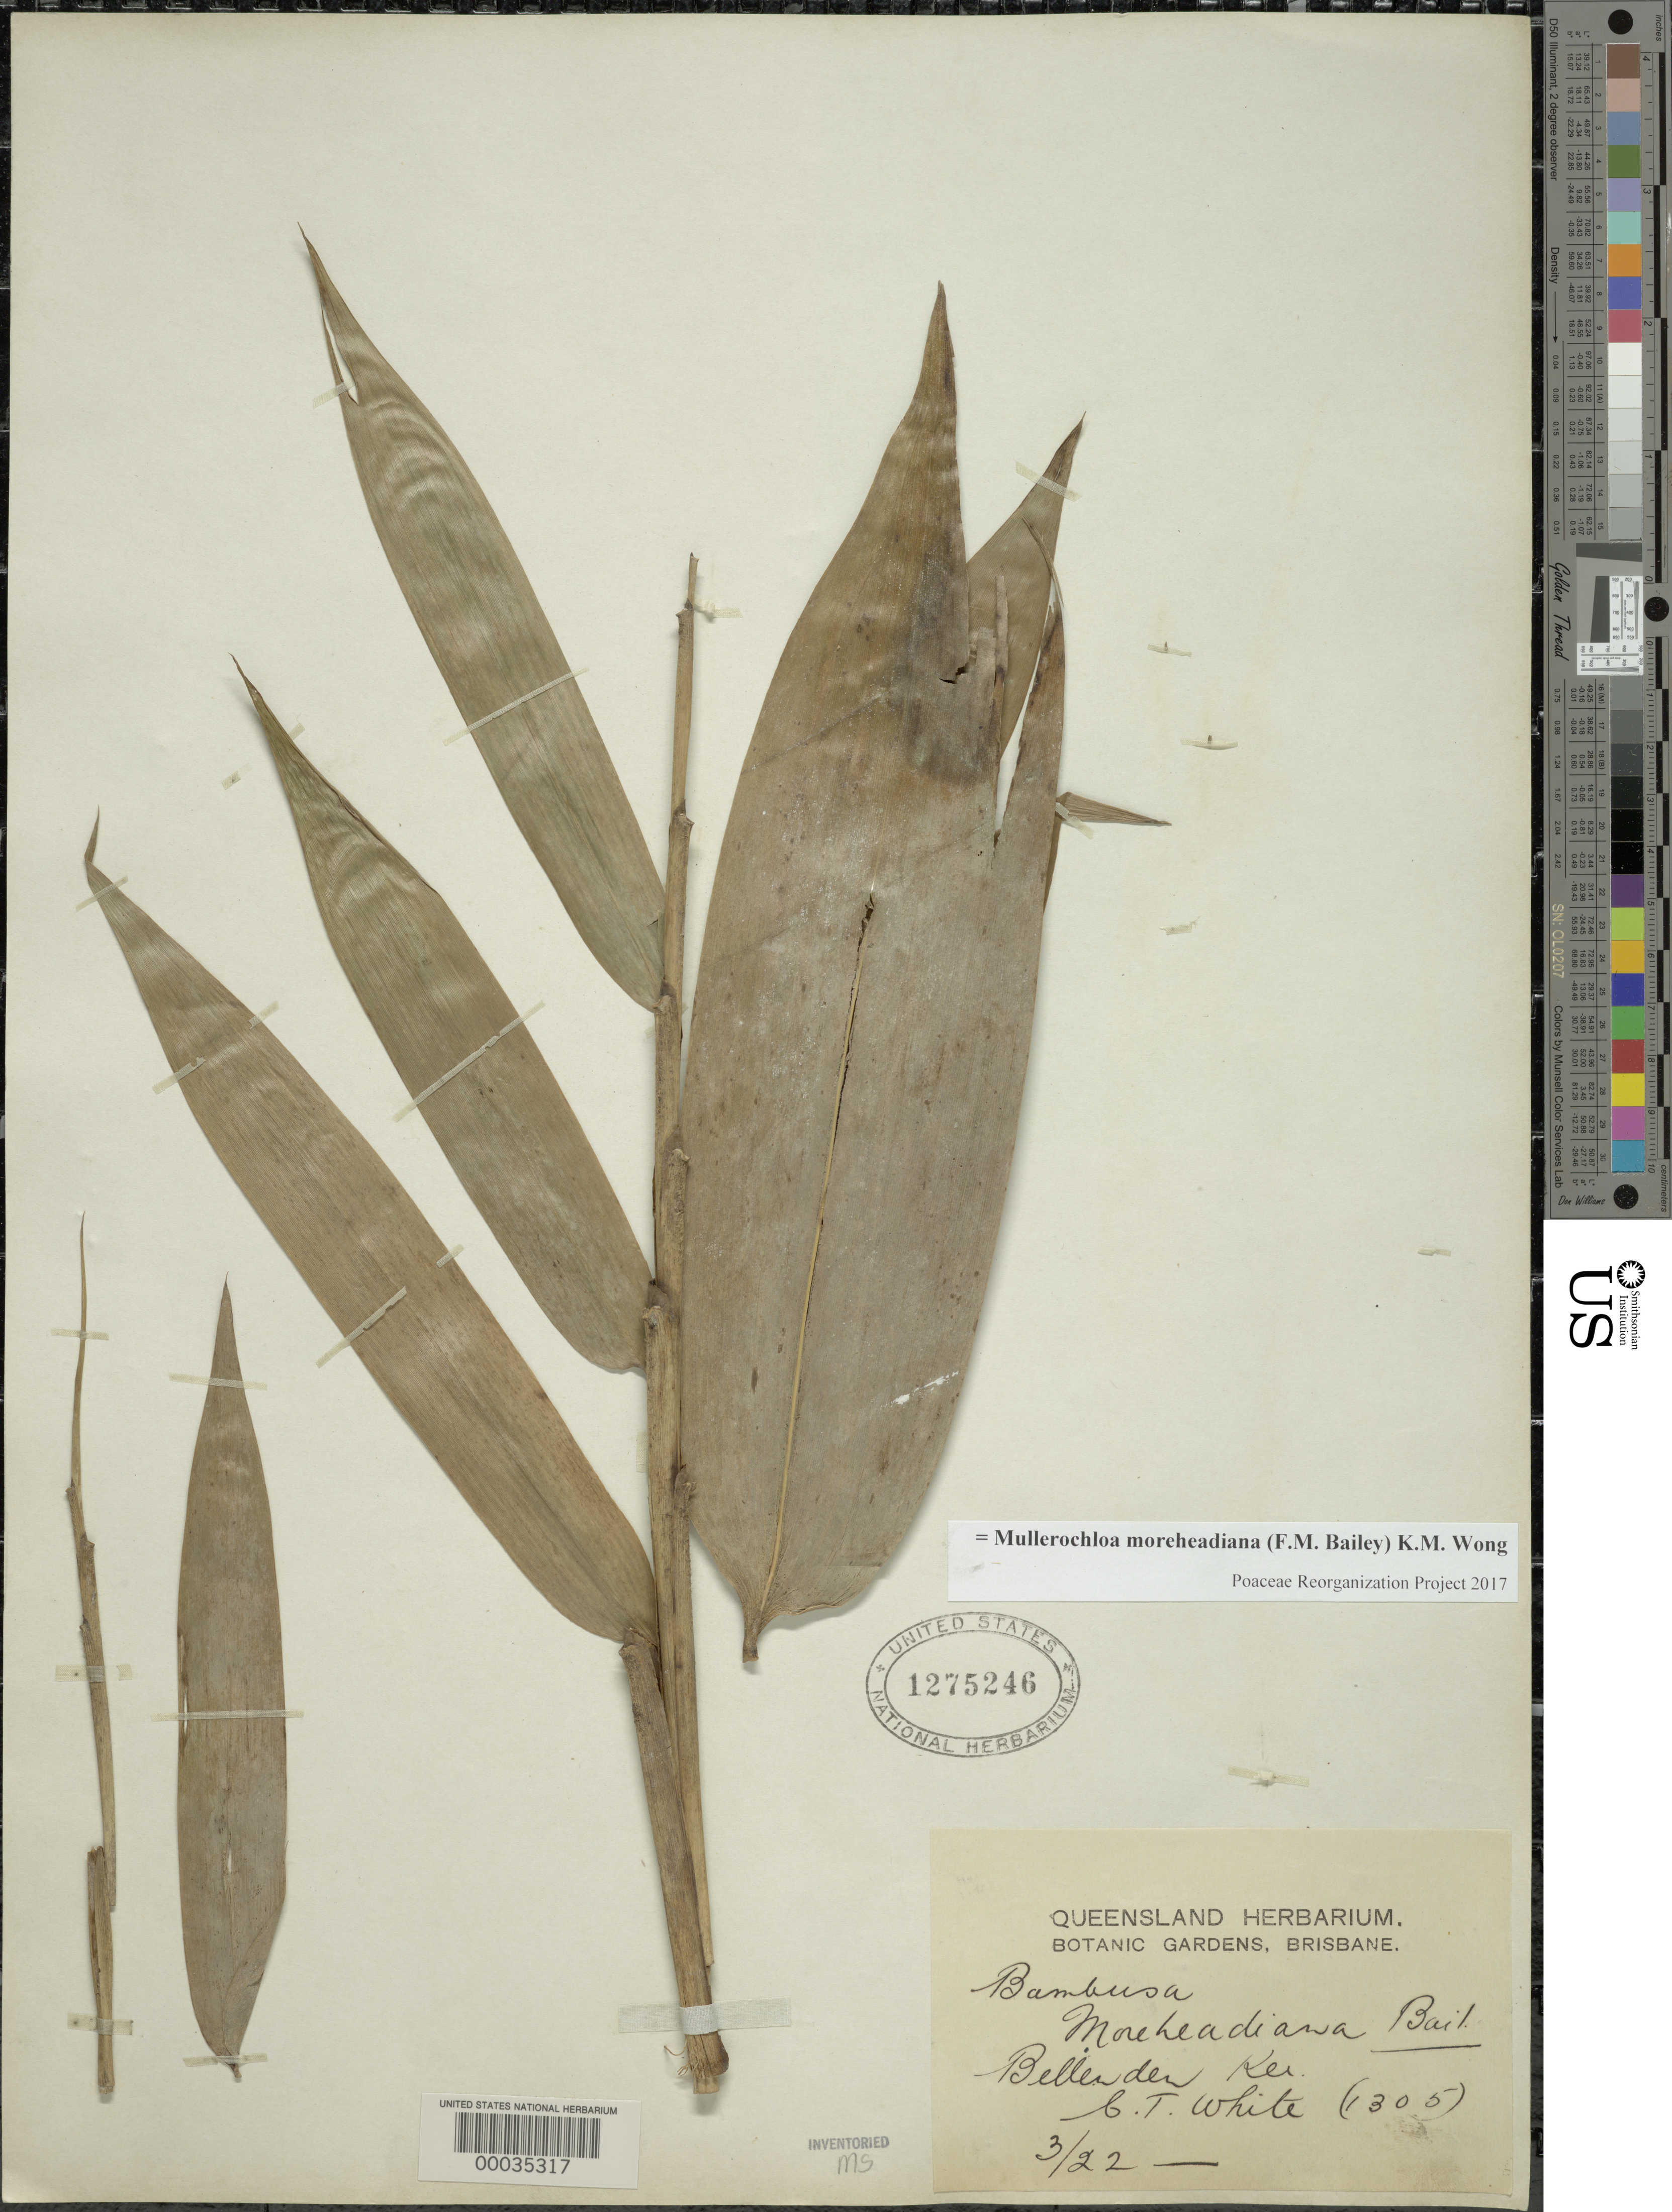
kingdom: Plantae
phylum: Tracheophyta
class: Liliopsida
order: Poales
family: Poaceae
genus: Mullerochloa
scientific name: Mullerochloa moreheadiana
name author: (F.M. Bailey) K.M. Wong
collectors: C. T. White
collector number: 1305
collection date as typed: Mar 1922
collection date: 1922-03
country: Australia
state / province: Queensland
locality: Bellen den ker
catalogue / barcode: US 1275246